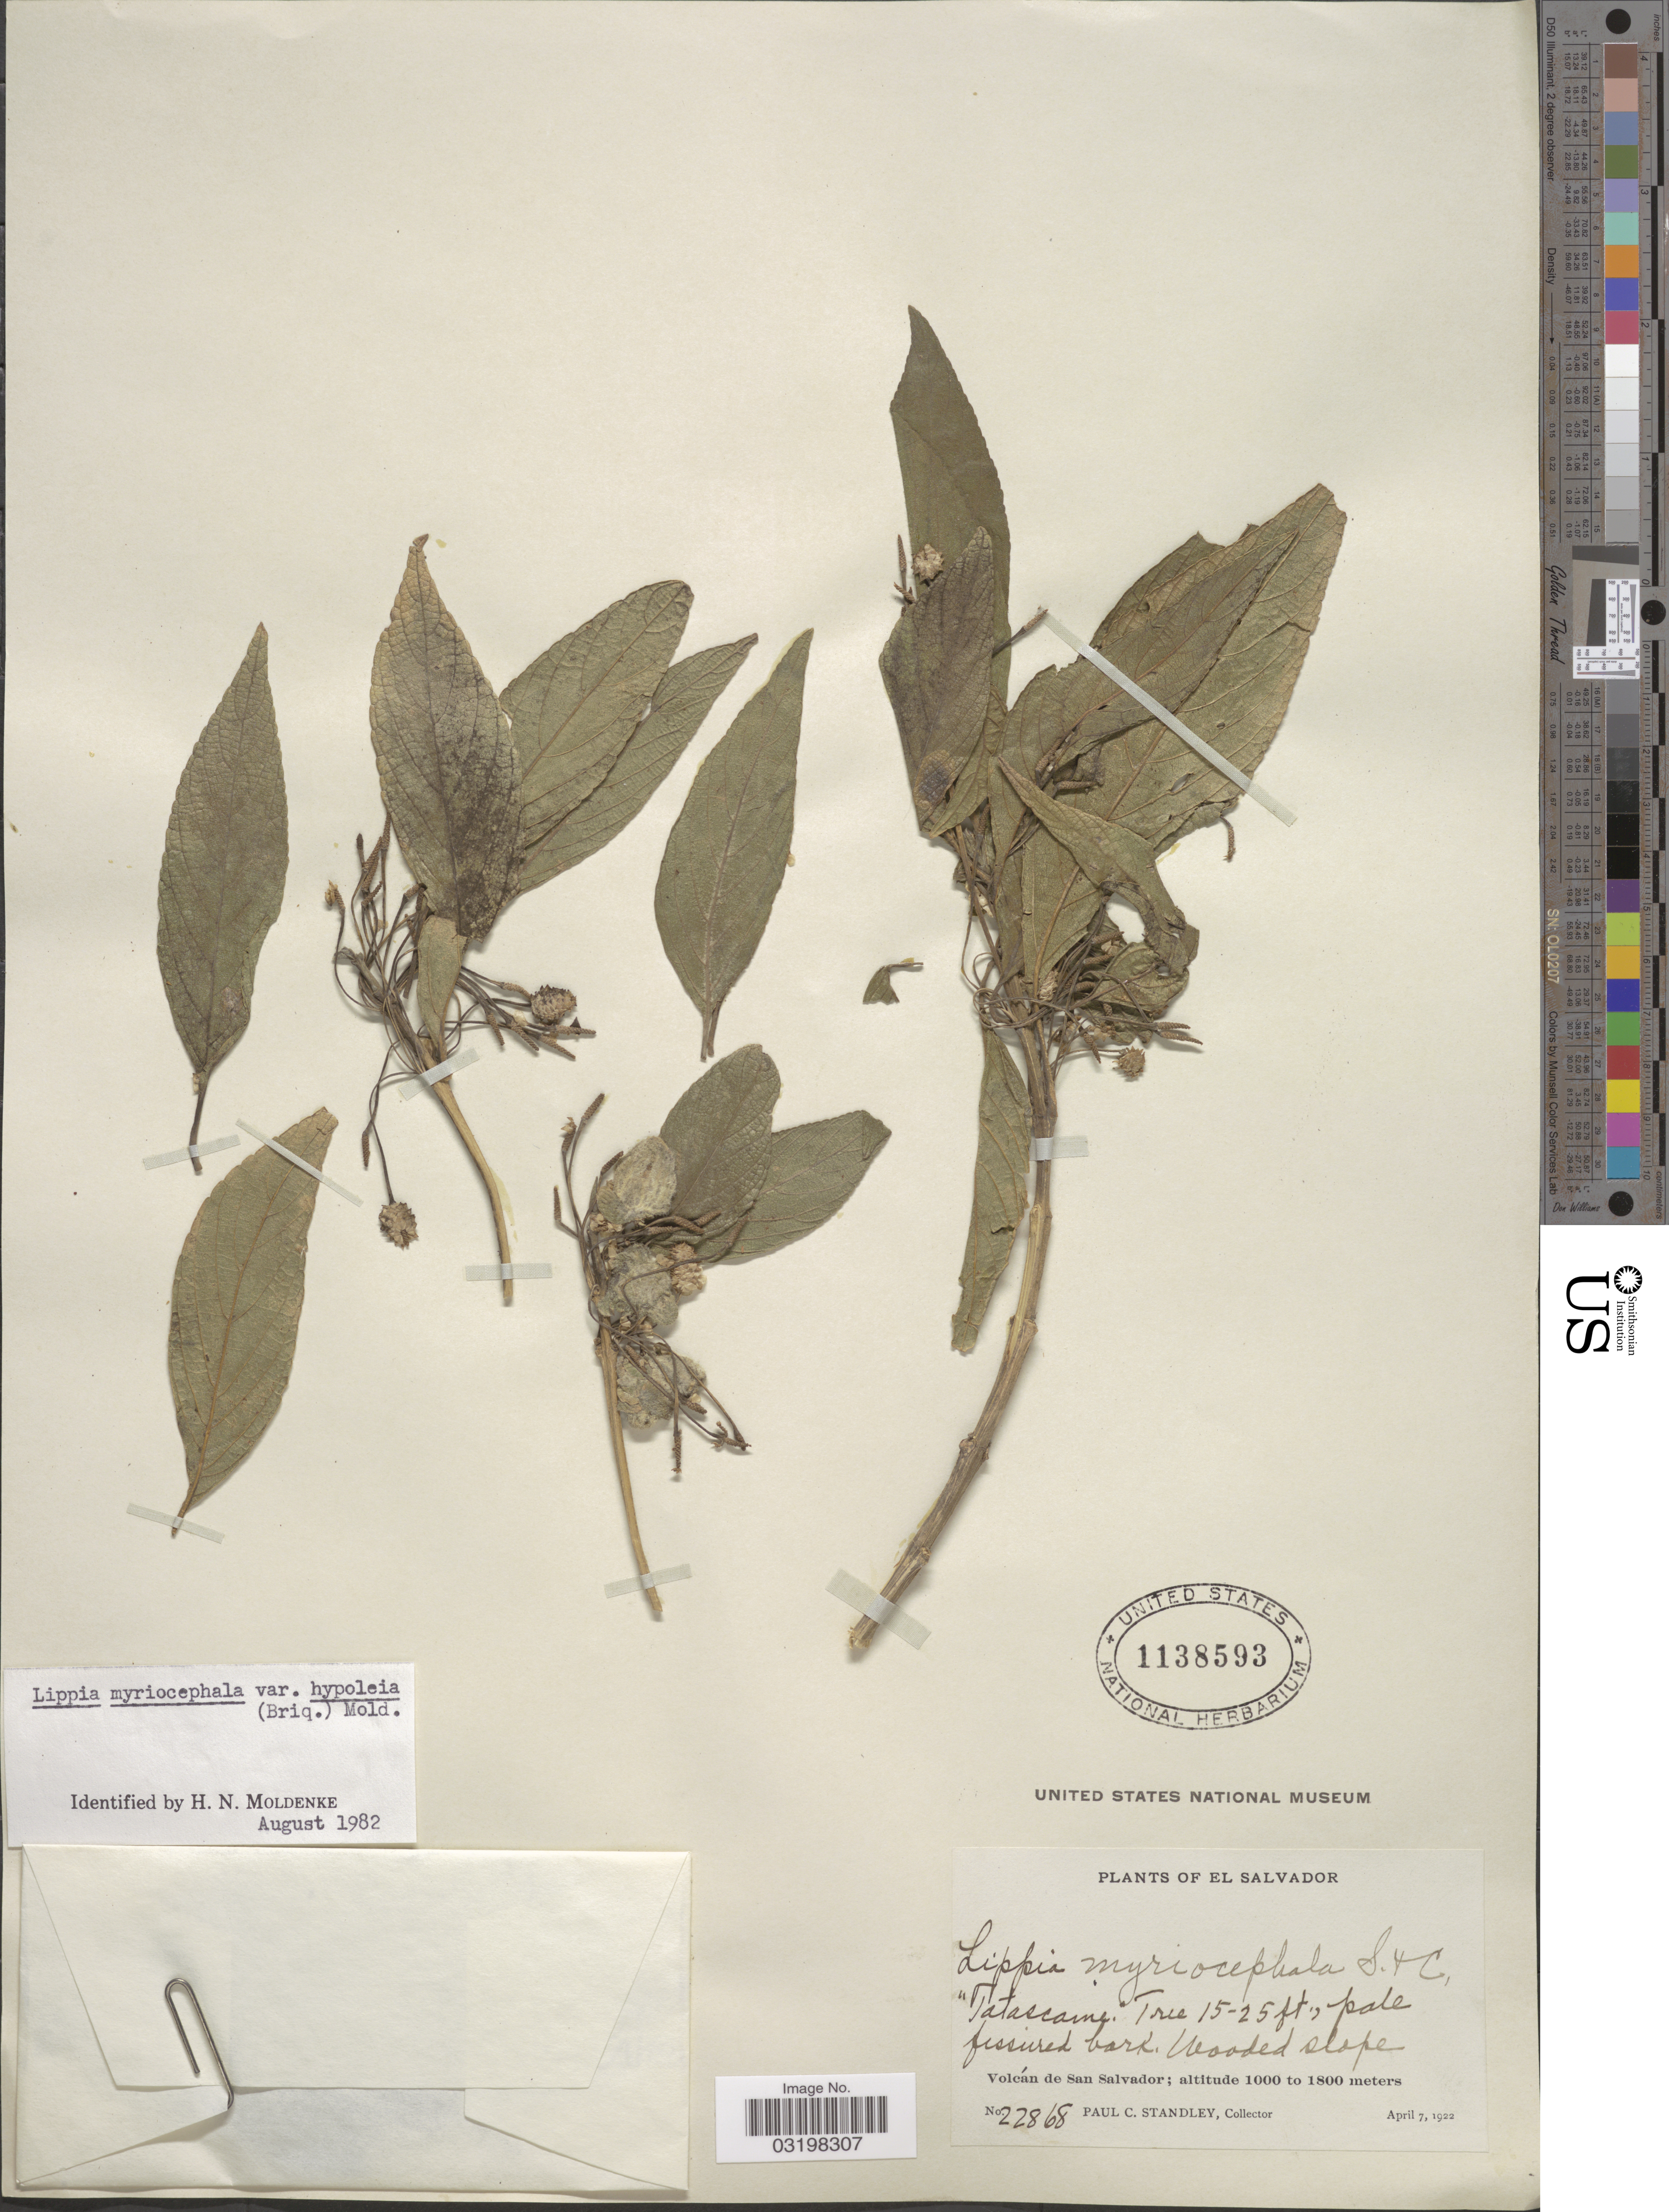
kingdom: Plantae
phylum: Tracheophyta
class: Magnoliopsida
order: Lamiales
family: Verbenaceae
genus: Lippia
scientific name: Lippia myriocephala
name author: Schltdl. & Cham.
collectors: P. C. Standley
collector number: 22868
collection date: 1922-04-07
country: El Salvador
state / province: San Salvador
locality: Wooded slope. Volcán de San Salvador.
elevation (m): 1000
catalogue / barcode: US 1138593